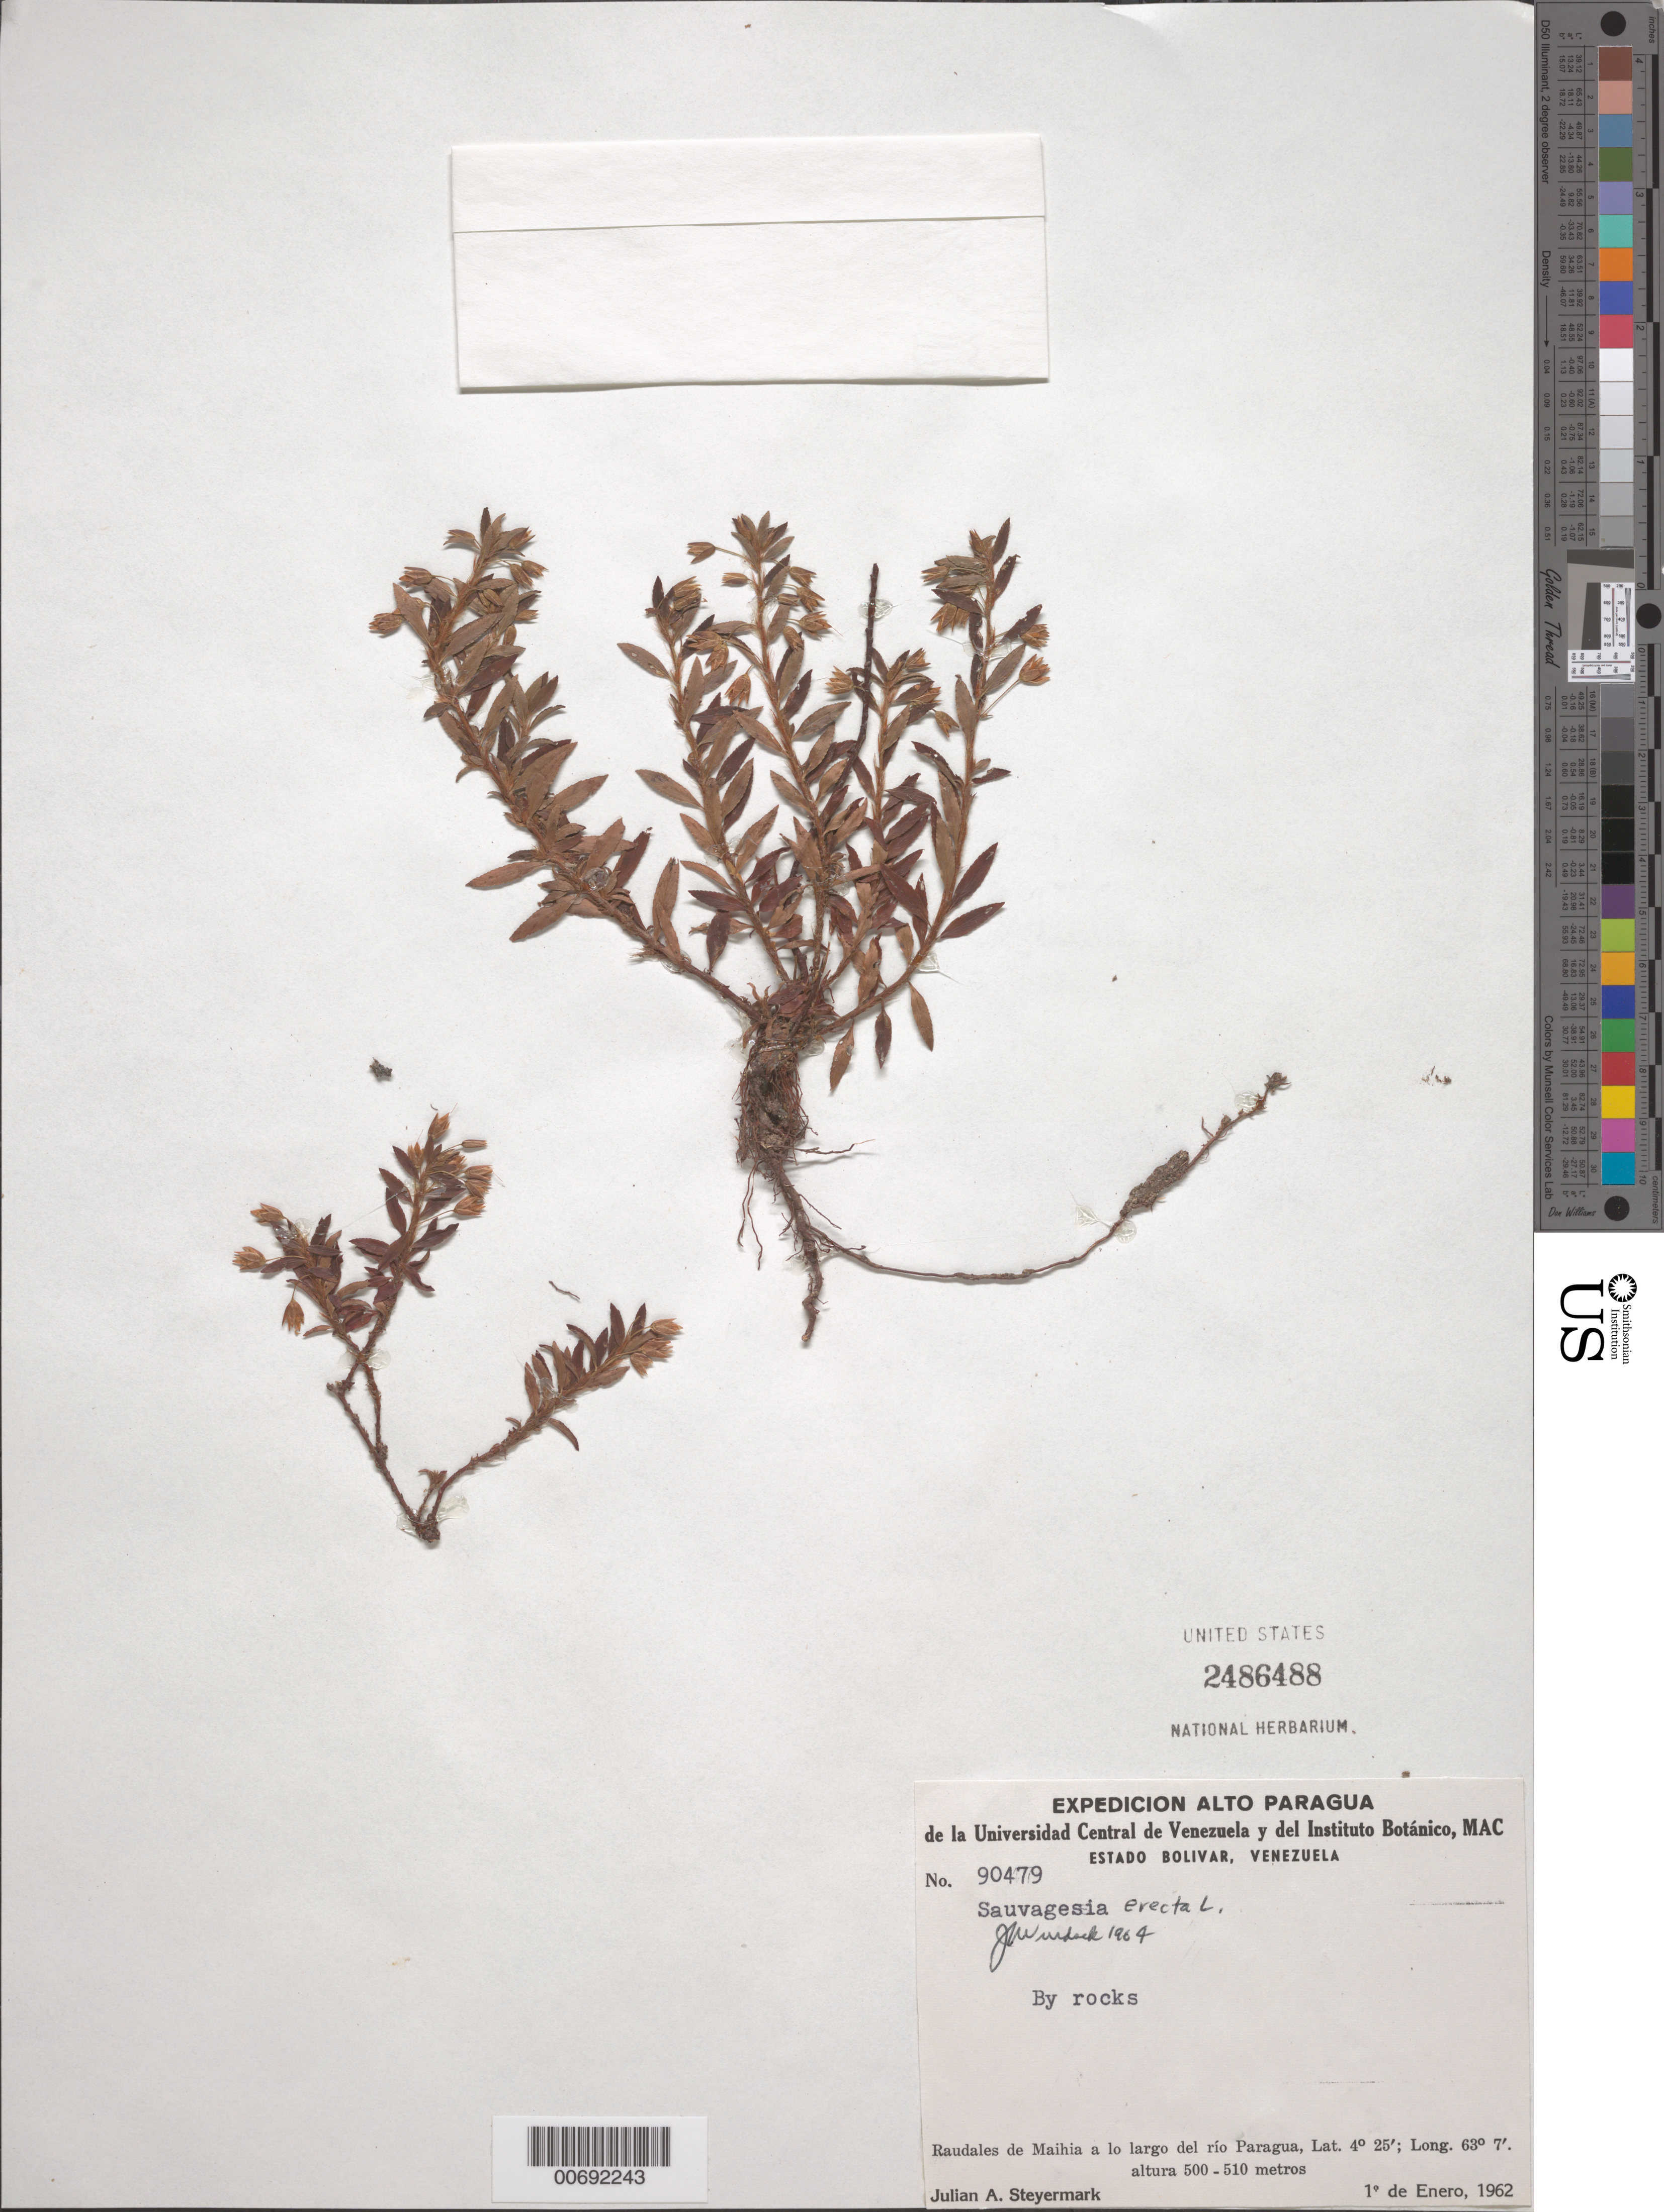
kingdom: Plantae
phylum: Tracheophyta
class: Magnoliopsida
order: Malpighiales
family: Ochnaceae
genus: Sauvagesia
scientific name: Sauvagesia erecta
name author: L.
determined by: Wurdack, John J., (US), US (UNITED STATES)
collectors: J. Steyermark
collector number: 90479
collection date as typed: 1-Jan-62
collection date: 1962-01-01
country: Venezuela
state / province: Bolívar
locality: Raudales de Maihia, Rió Paragua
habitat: By rocks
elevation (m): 500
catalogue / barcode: US 2486488